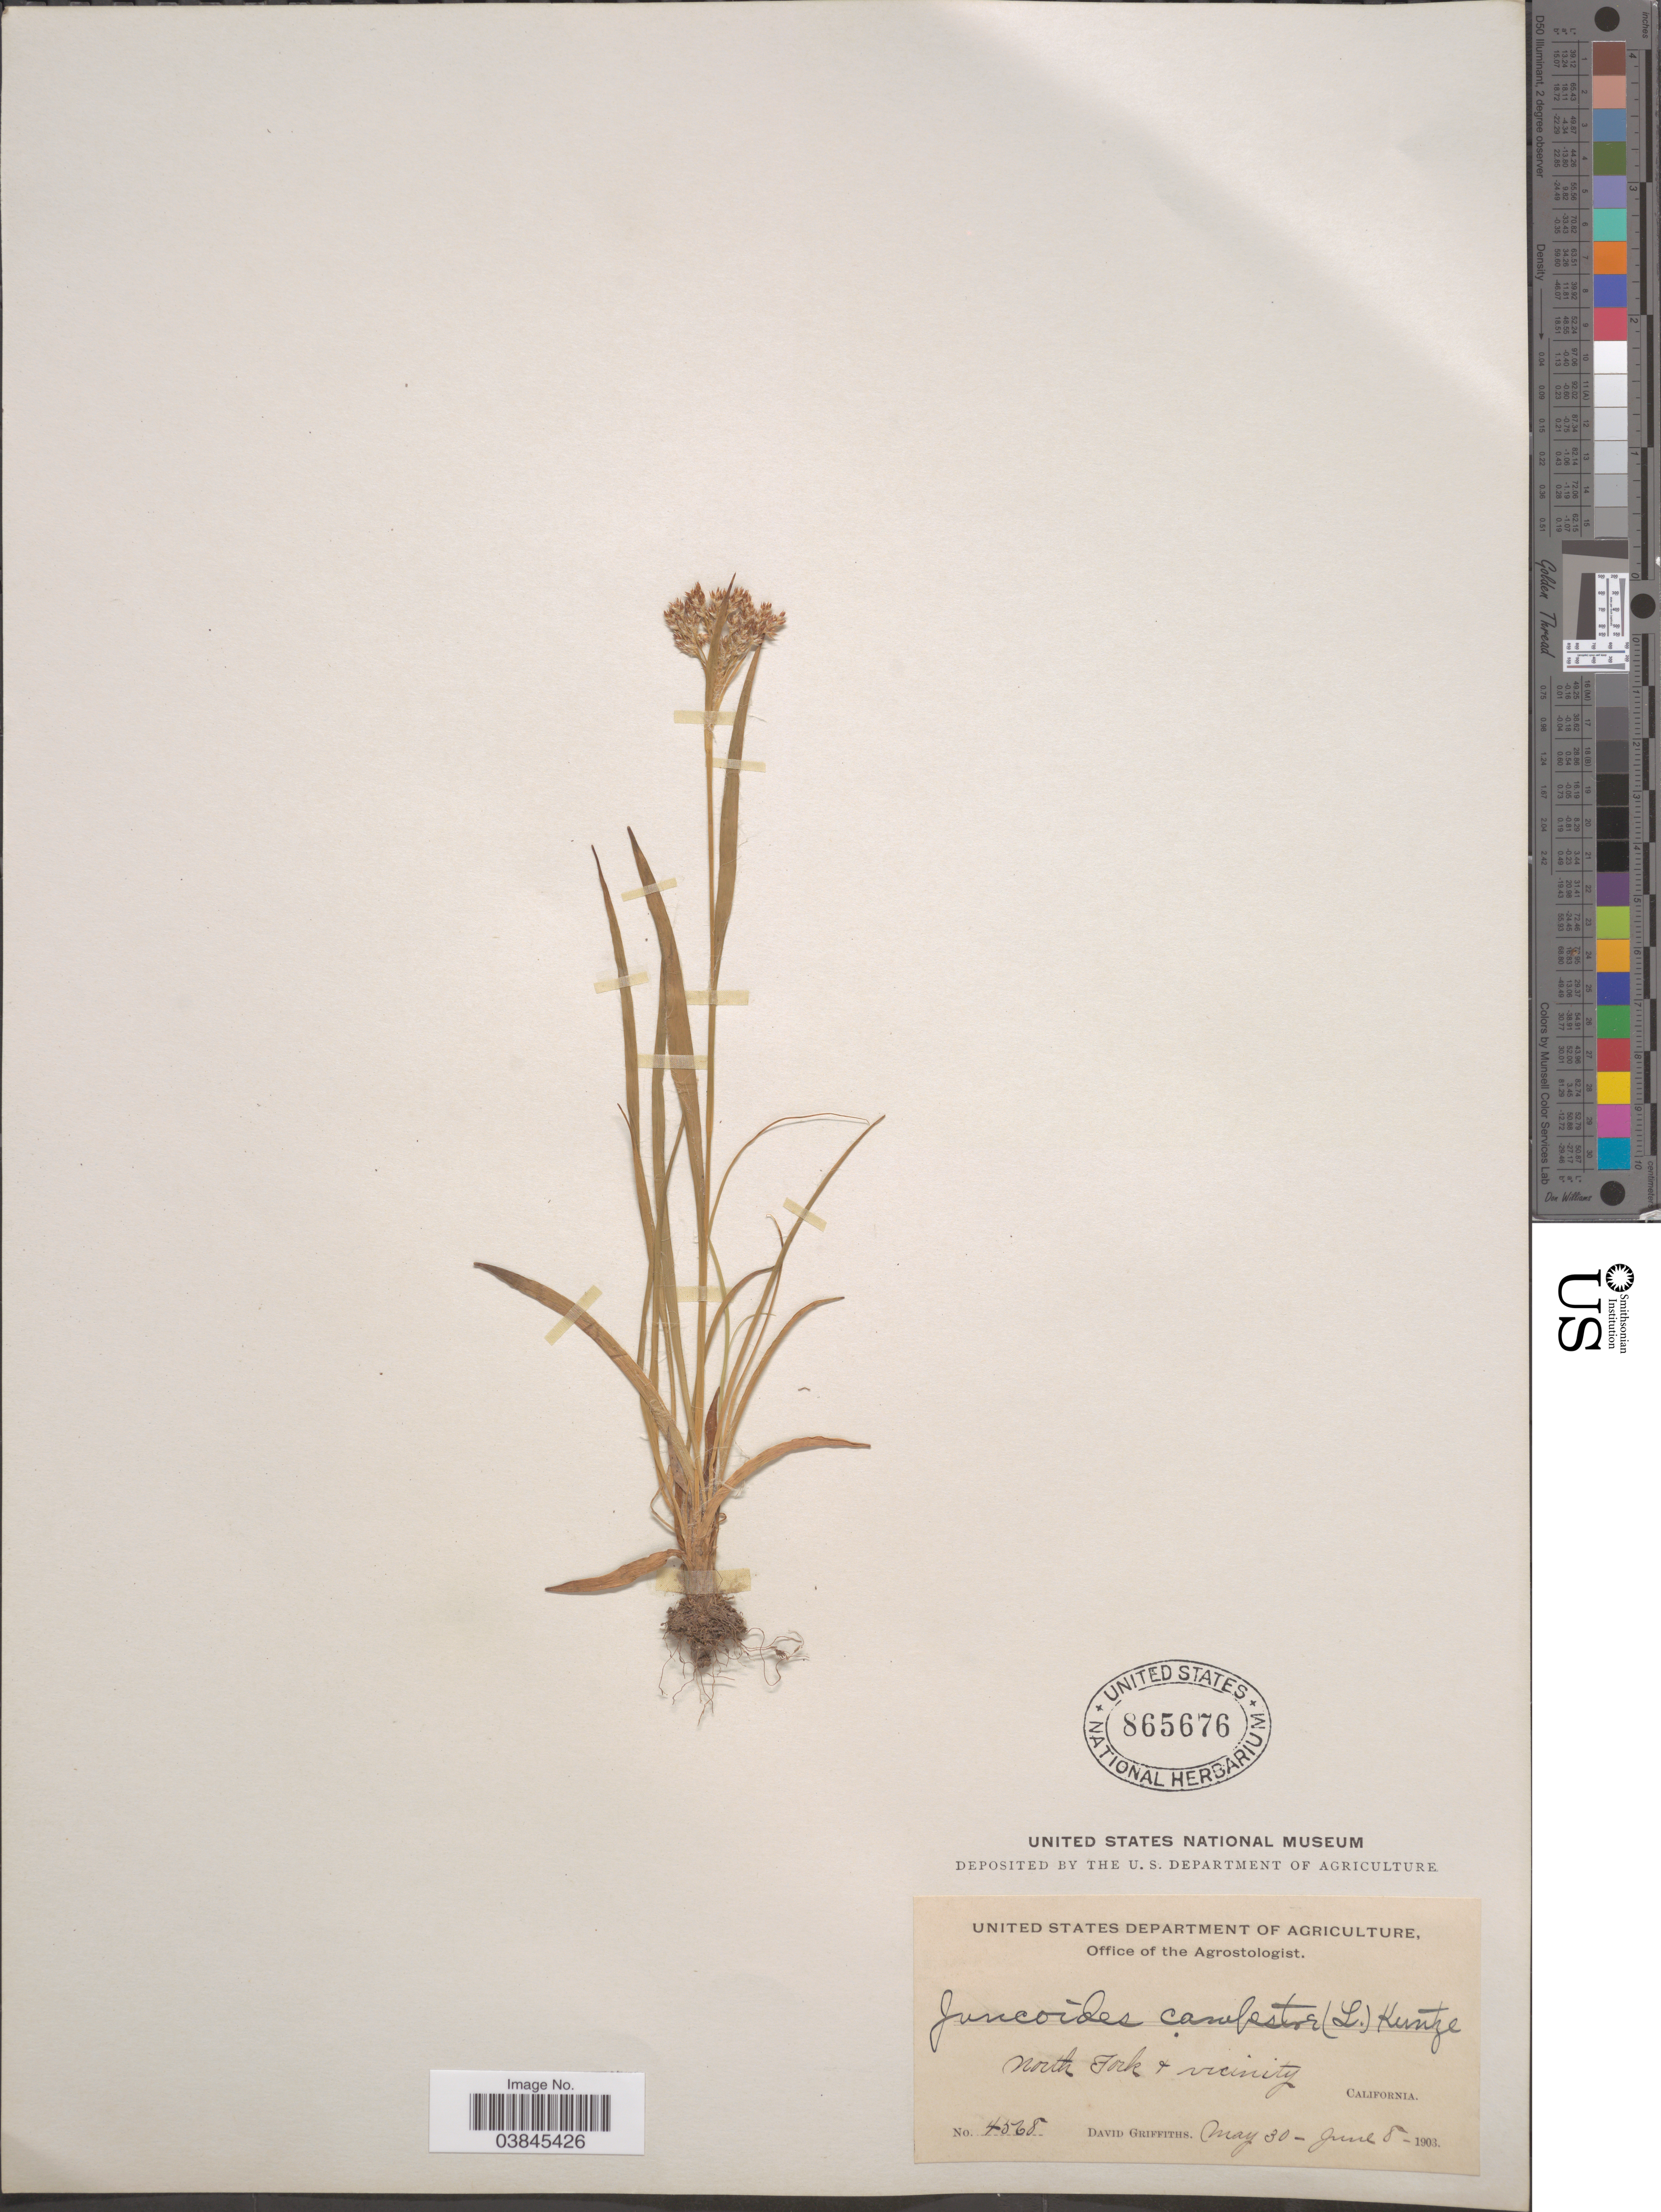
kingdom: Plantae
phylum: Tracheophyta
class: Liliopsida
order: Poales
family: Juncaceae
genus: Luzula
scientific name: Luzula campestris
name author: (L.) DC.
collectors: D. Griffiths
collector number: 4568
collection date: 1903-05-30/1903-06-08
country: United States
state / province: California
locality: North Fork + vicinity.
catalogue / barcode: US 865676